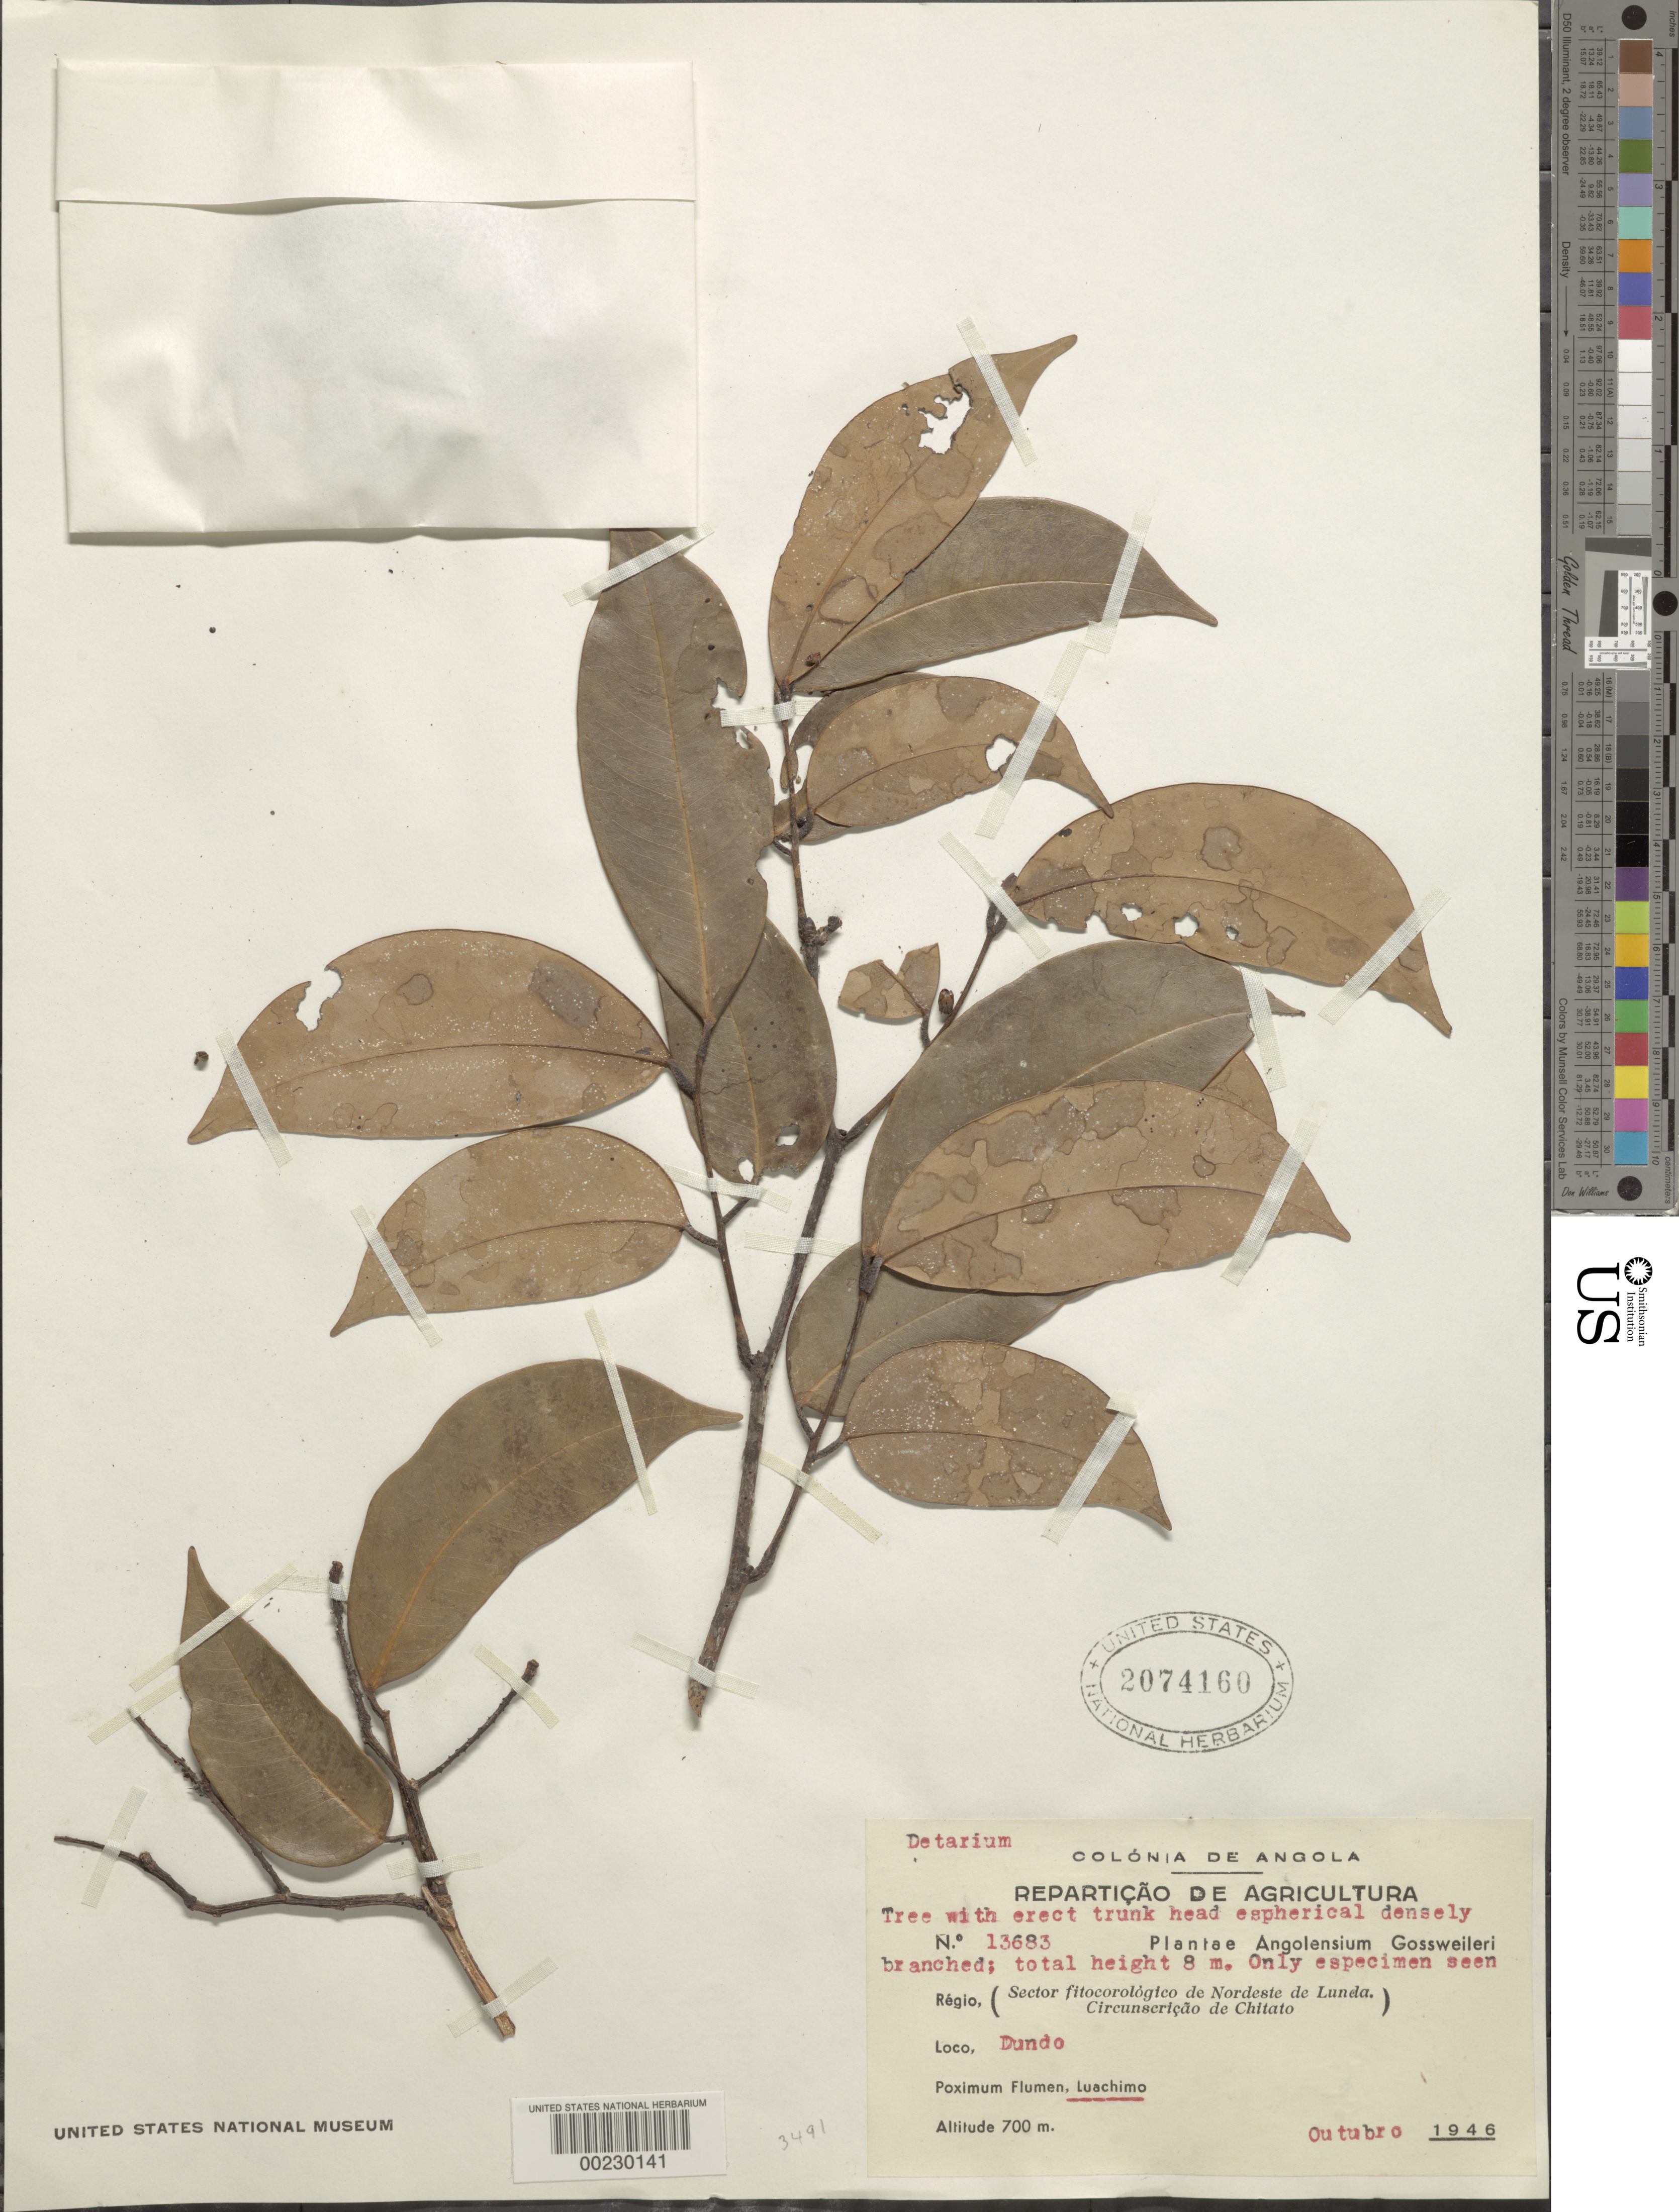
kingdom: Plantae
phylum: Tracheophyta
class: Magnoliopsida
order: Fabales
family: Fabaceae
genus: Detarium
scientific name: Detarium sp.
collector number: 13683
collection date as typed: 04 Oct 1946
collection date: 1946-10-04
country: Angola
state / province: Lunda Norte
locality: Dundo; NE of Lunda; nearest river Luachimo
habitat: On bank of the river bed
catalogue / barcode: US 2074160